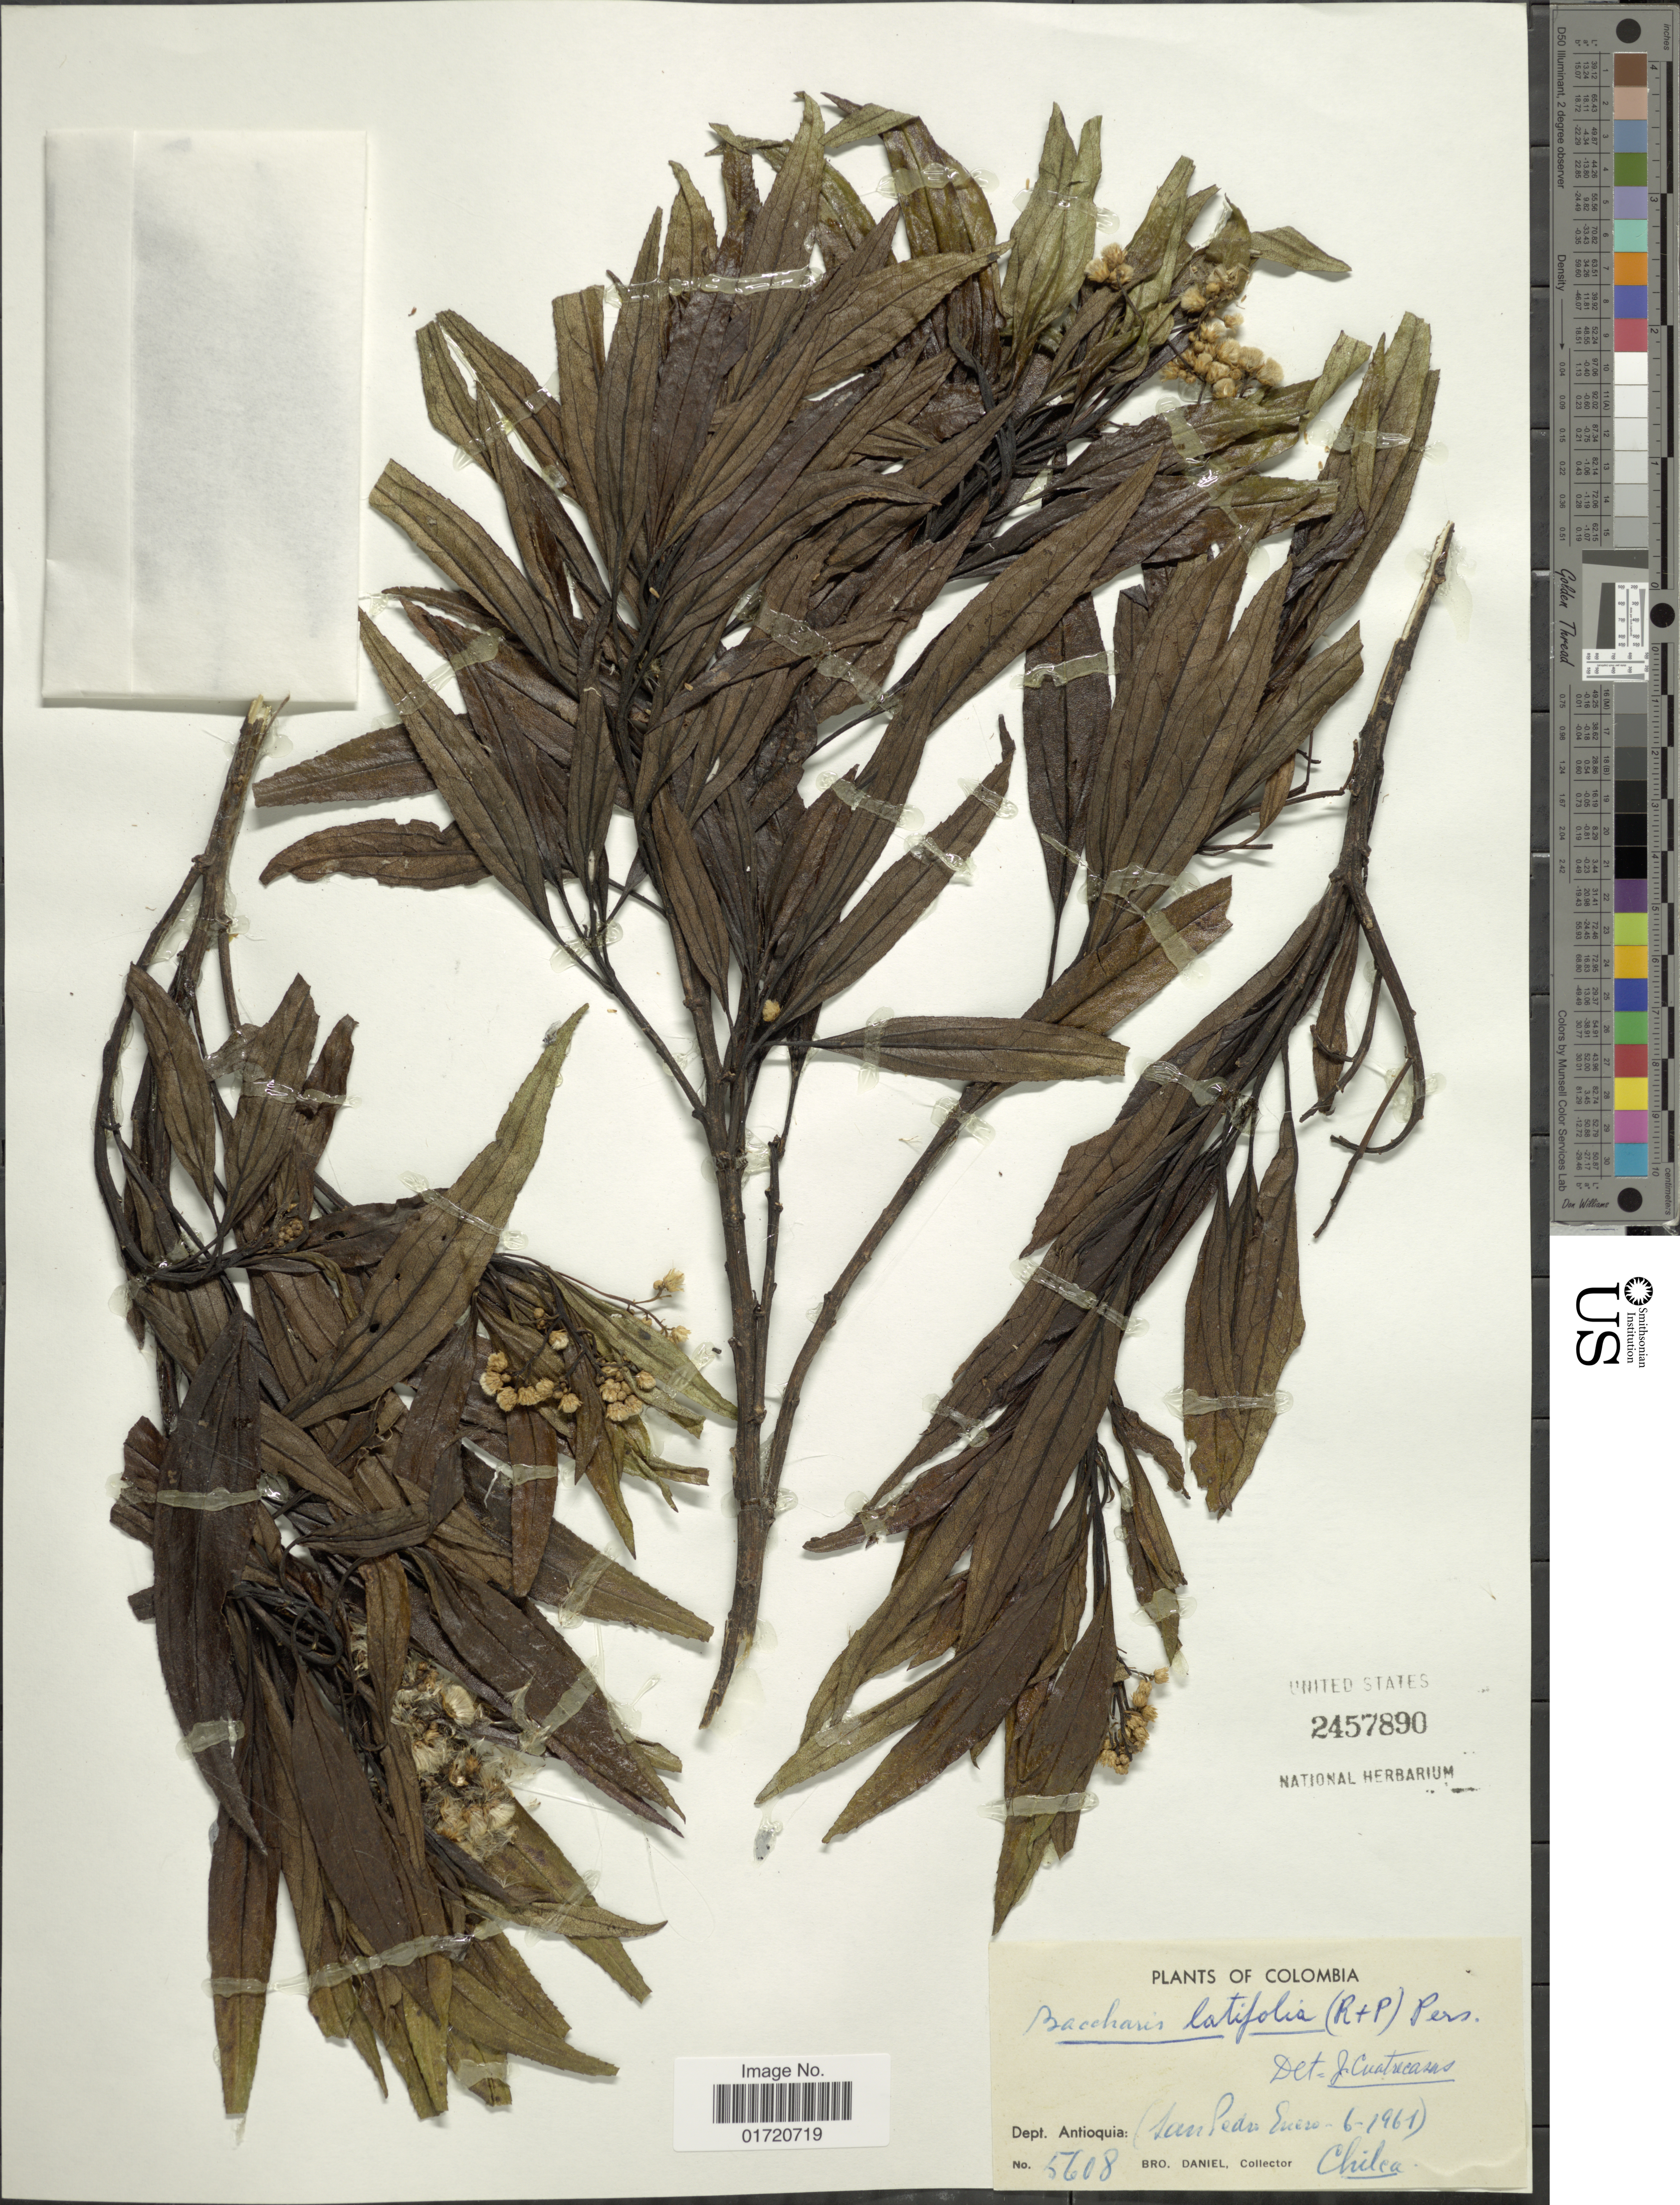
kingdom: Plantae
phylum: Tracheophyta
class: Magnoliopsida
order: Asterales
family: Asteraceae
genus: Baccharis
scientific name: Baccharis latifolia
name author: (Ruiz & Pav.) Pers.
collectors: Bro. Daniel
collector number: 5608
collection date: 1961-01-06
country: Colombia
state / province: Antioquia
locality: San Pedro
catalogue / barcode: US 2457890